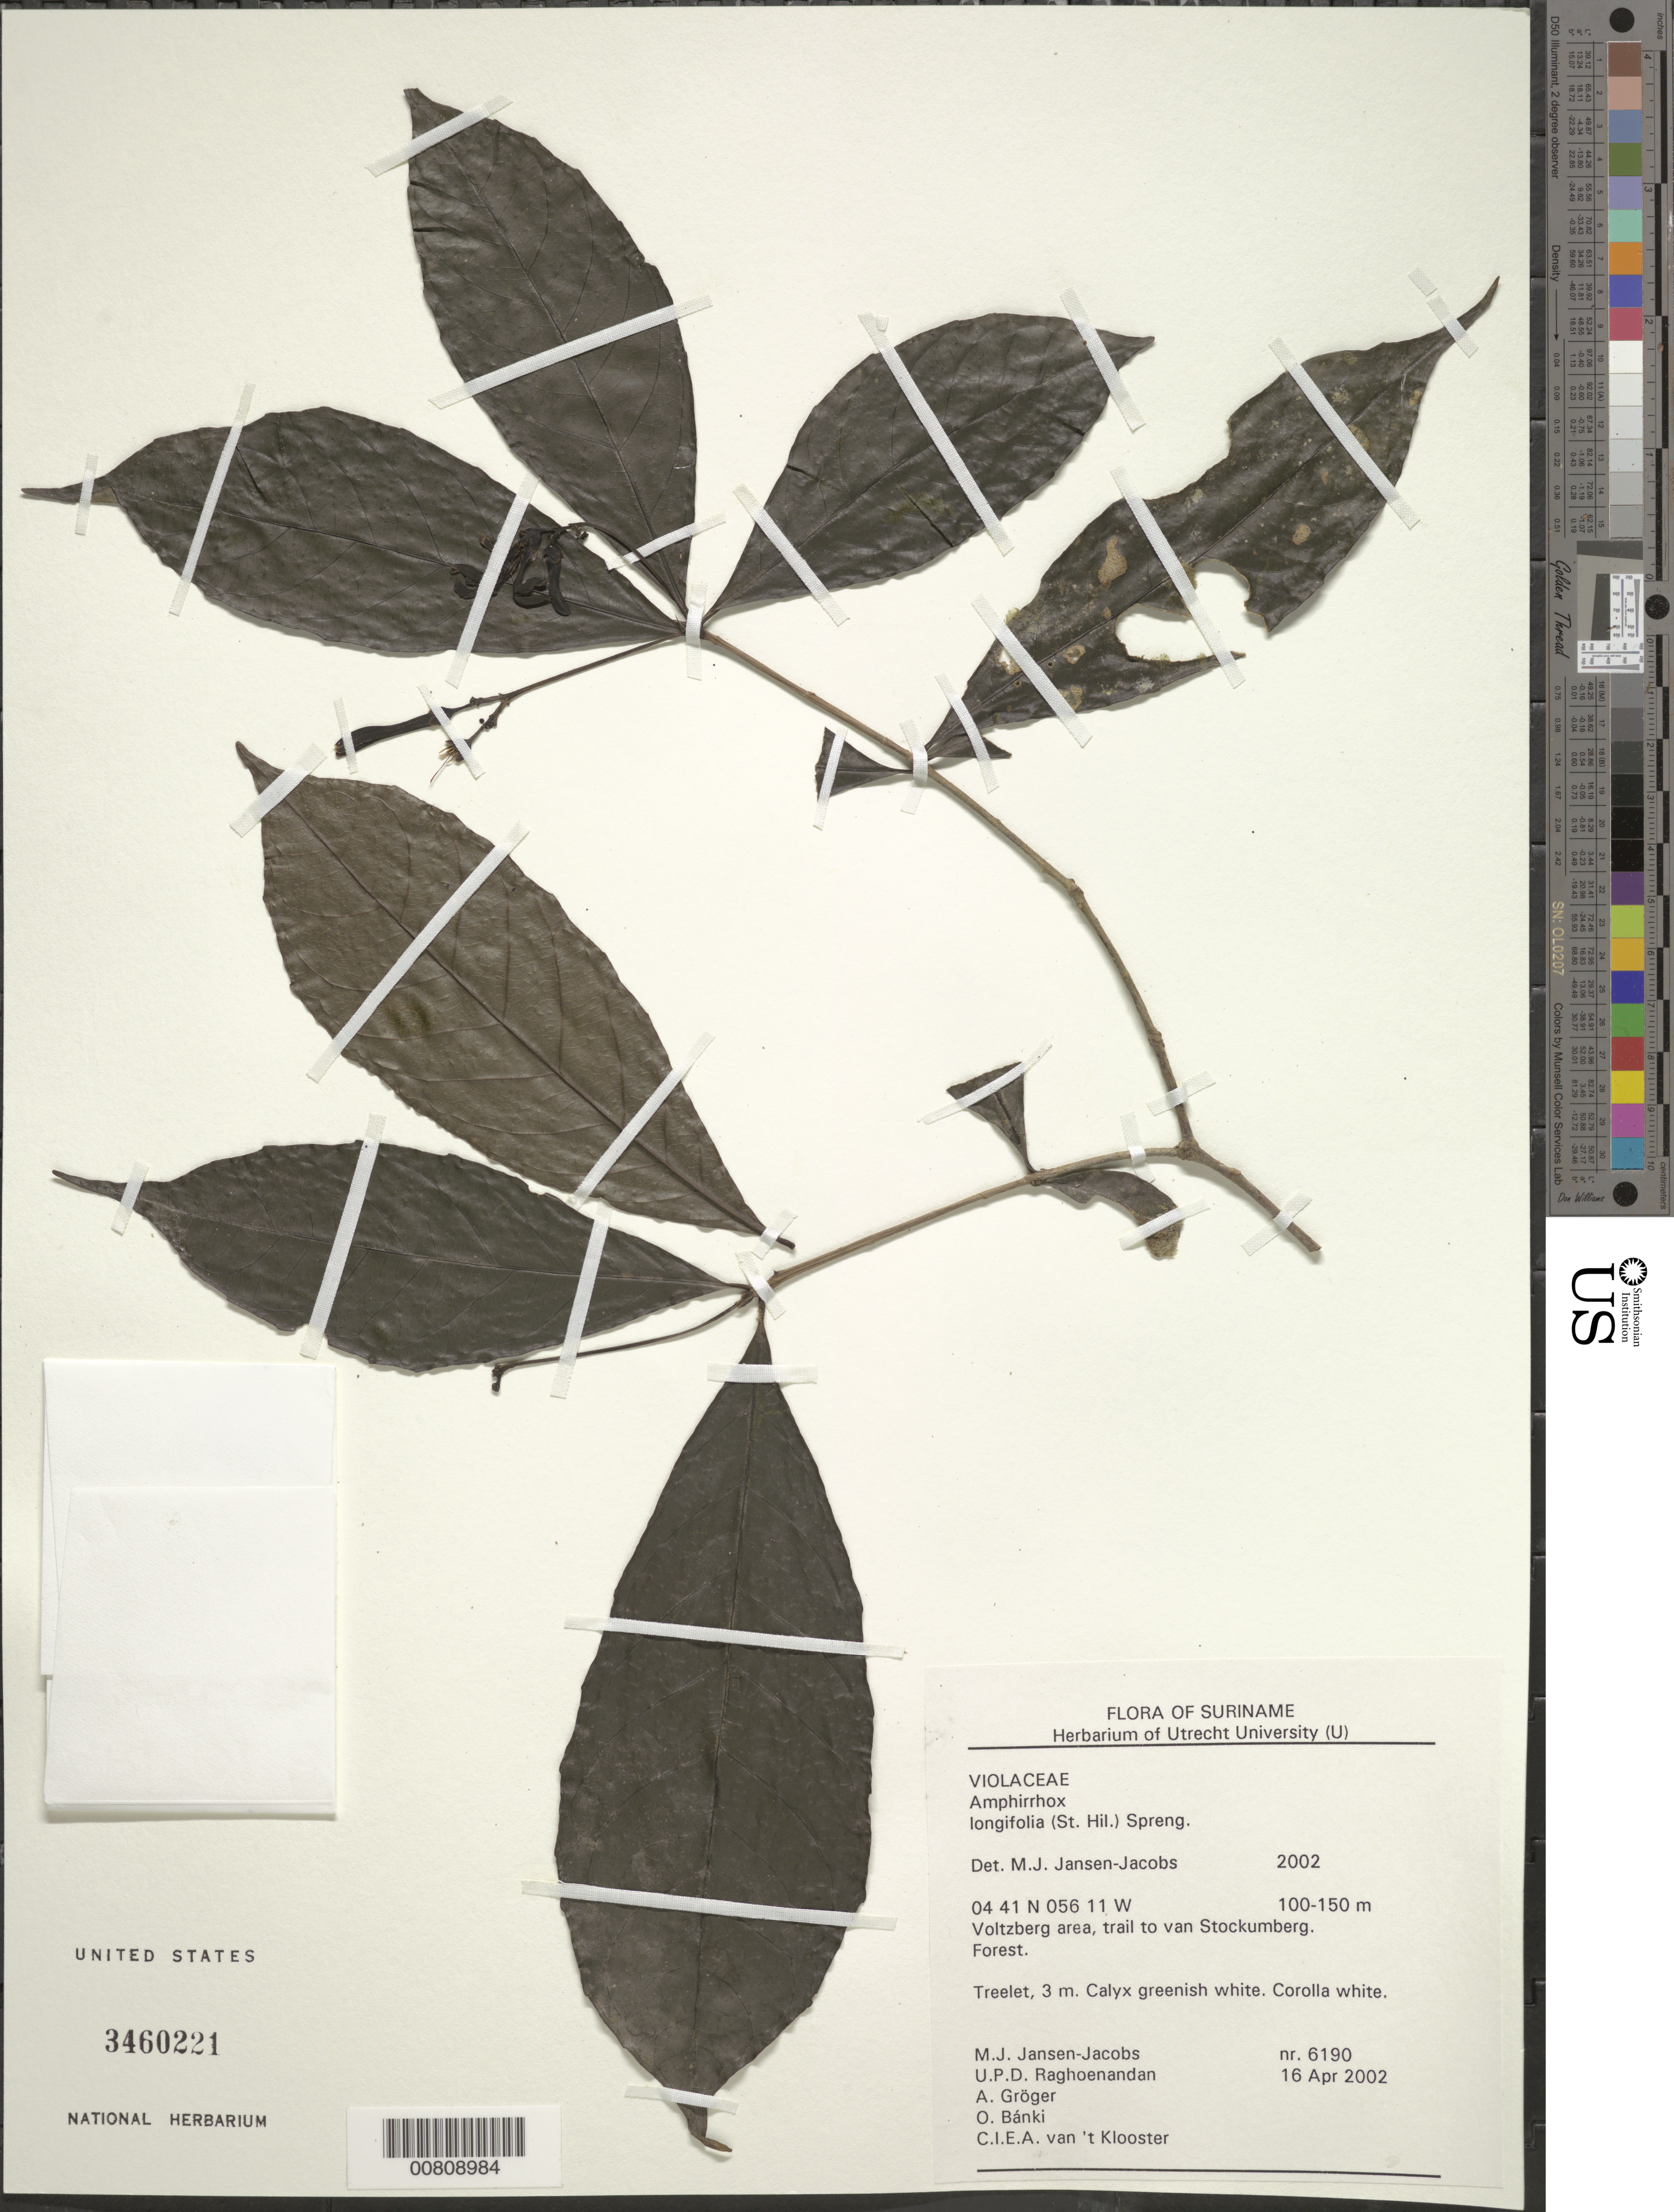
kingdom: Plantae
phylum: Tracheophyta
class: Magnoliopsida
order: Malpighiales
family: Violaceae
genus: Amphirrhox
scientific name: Amphirrhox longifolia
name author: (A. St.-Hil.) Spreng.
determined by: Jansen-Jacobs, M. J., (U), Nationaal Herbarium Nederland, Utrecht University branch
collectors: M. J. Jansen-Jacobs, U. Raghoenandan, A. Gröger, O. Bánki & C. van 't Klooster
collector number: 6190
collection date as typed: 16-Apr-02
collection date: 2002-04-16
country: Suriname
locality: Voltzberg area, trail to van Stockumberg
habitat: Forest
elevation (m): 100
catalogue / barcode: US 3460221